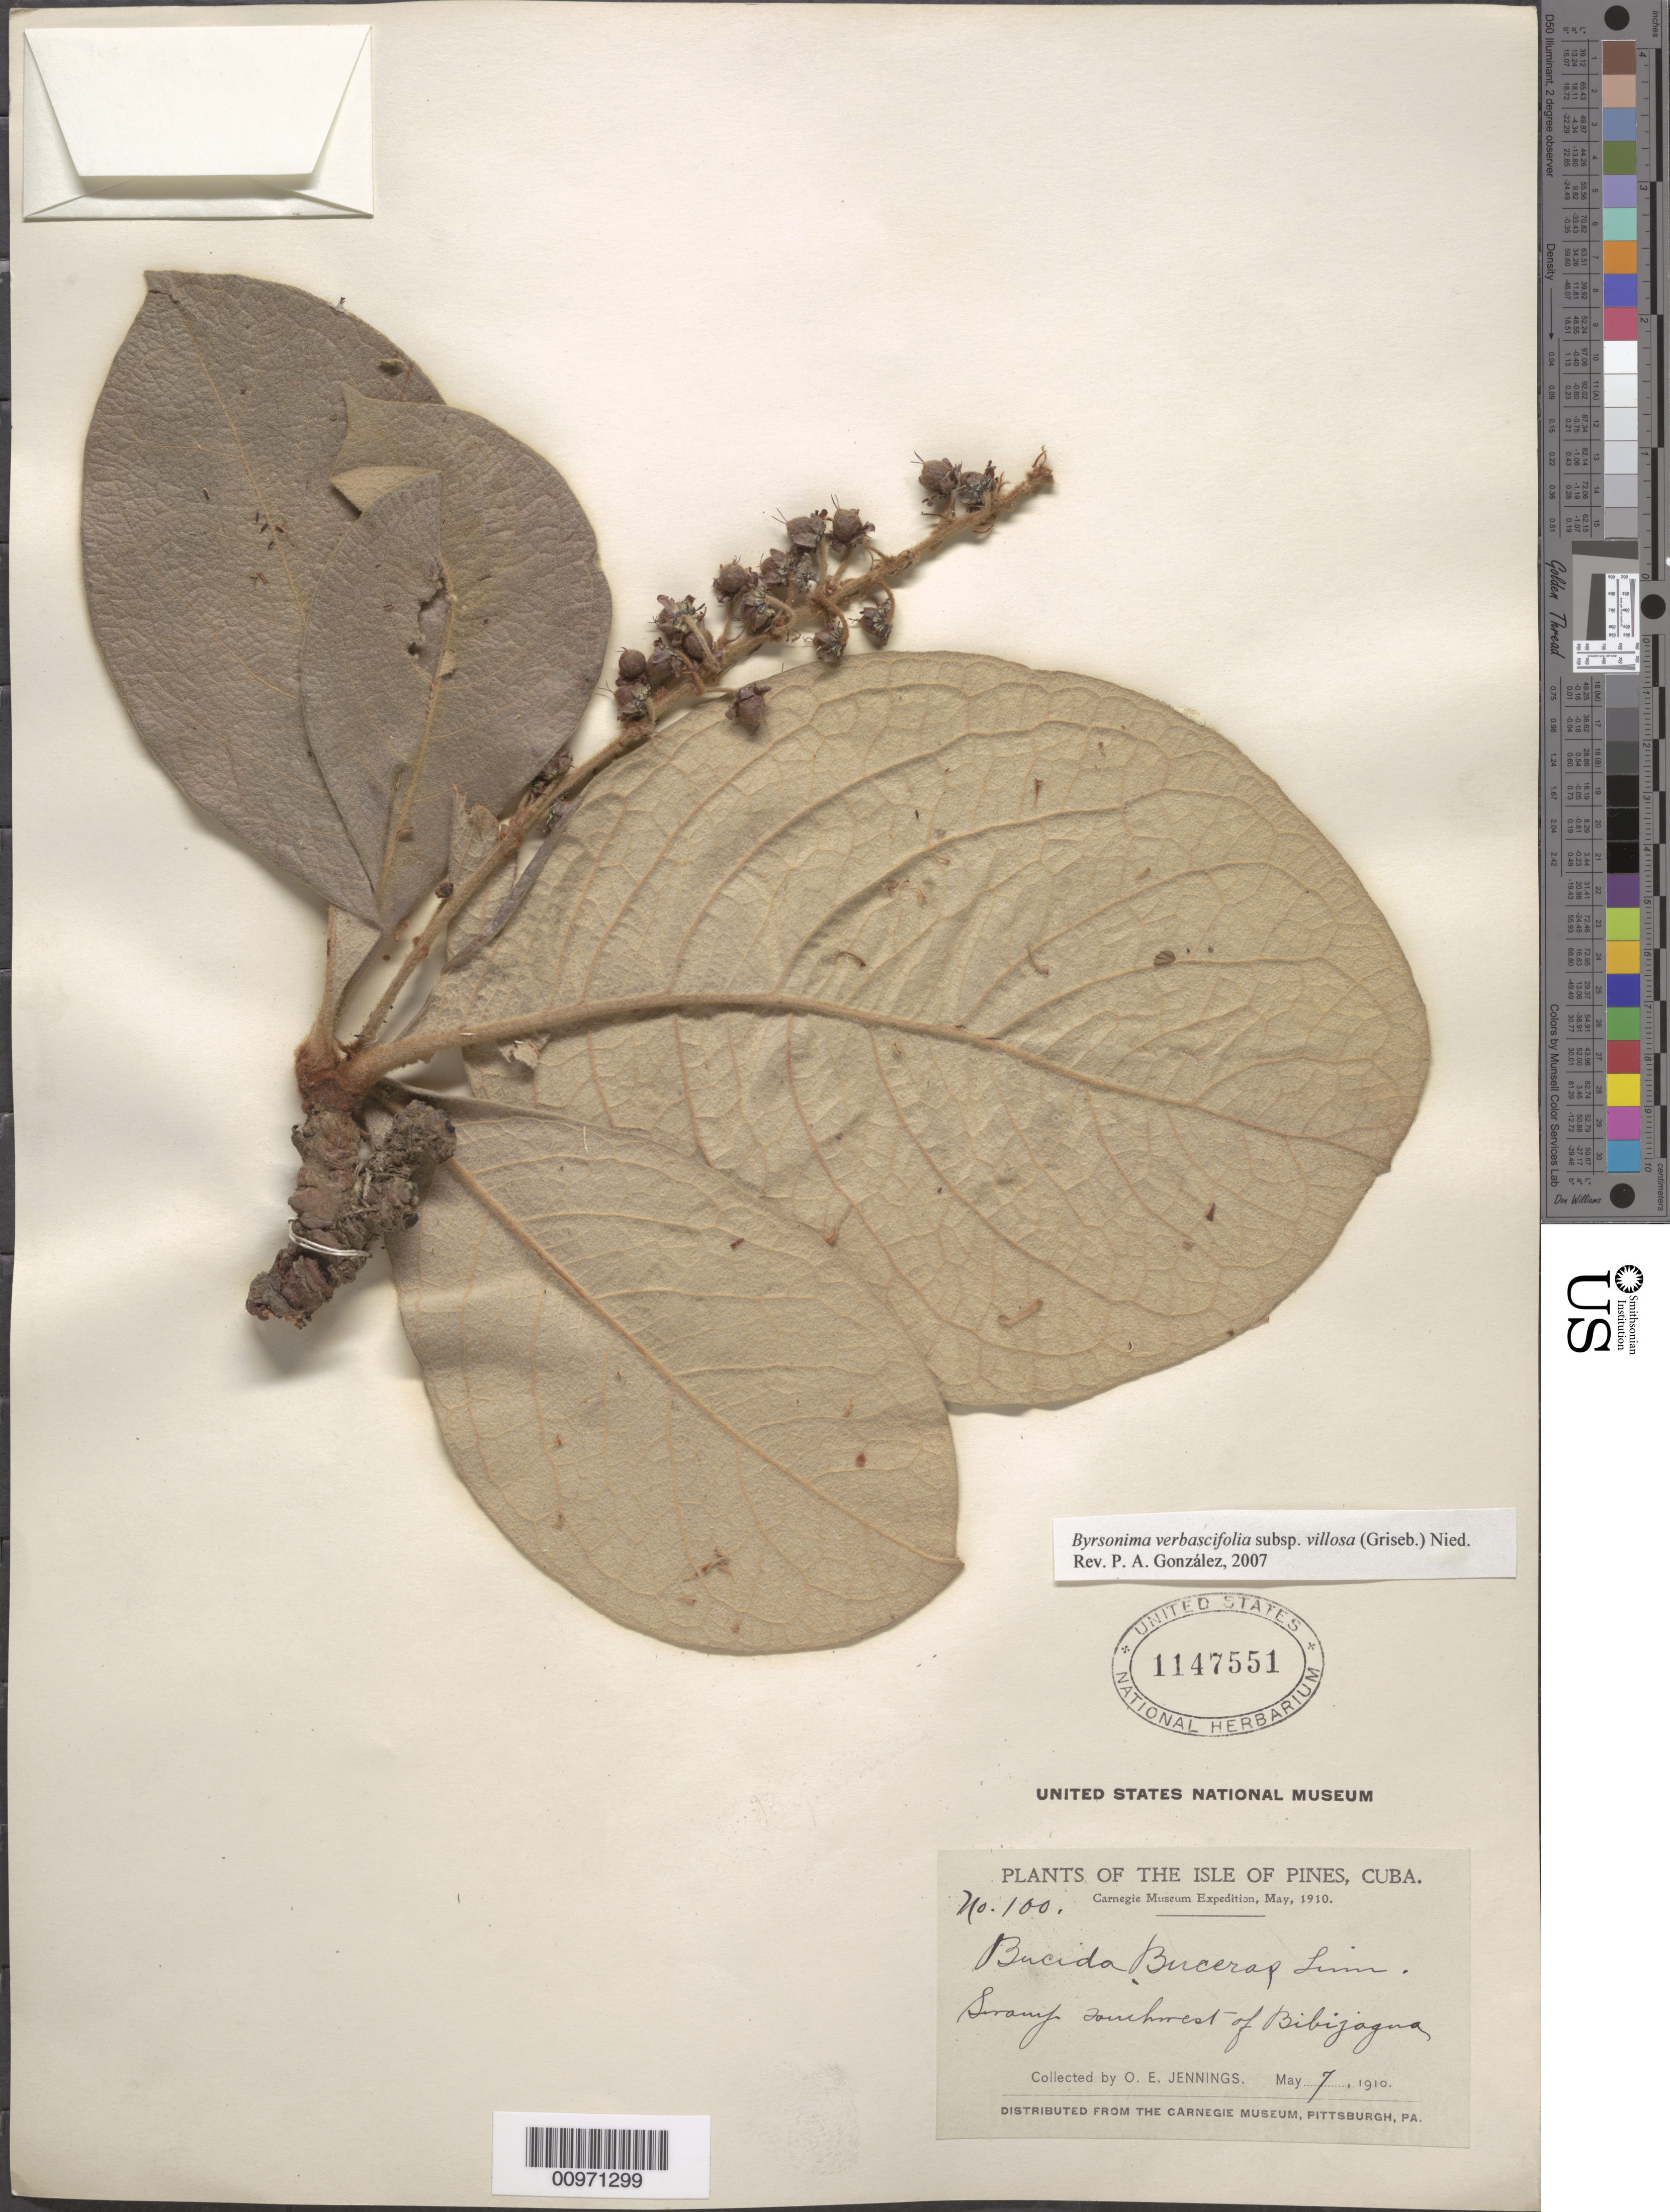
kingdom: Plantae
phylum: Tracheophyta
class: Magnoliopsida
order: Malpighiales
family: Malpighiaceae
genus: Byrsonima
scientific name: Byrsonima verbascifolia subsp. villosa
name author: (Griseb.) Nied.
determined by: González, P. A.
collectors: O. E. Jennings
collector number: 100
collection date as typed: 07 May 1910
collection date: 1910-05-07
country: Cuba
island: Isla de la Juventud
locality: SW of Bibijagua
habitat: Swamp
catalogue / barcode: US 1147551